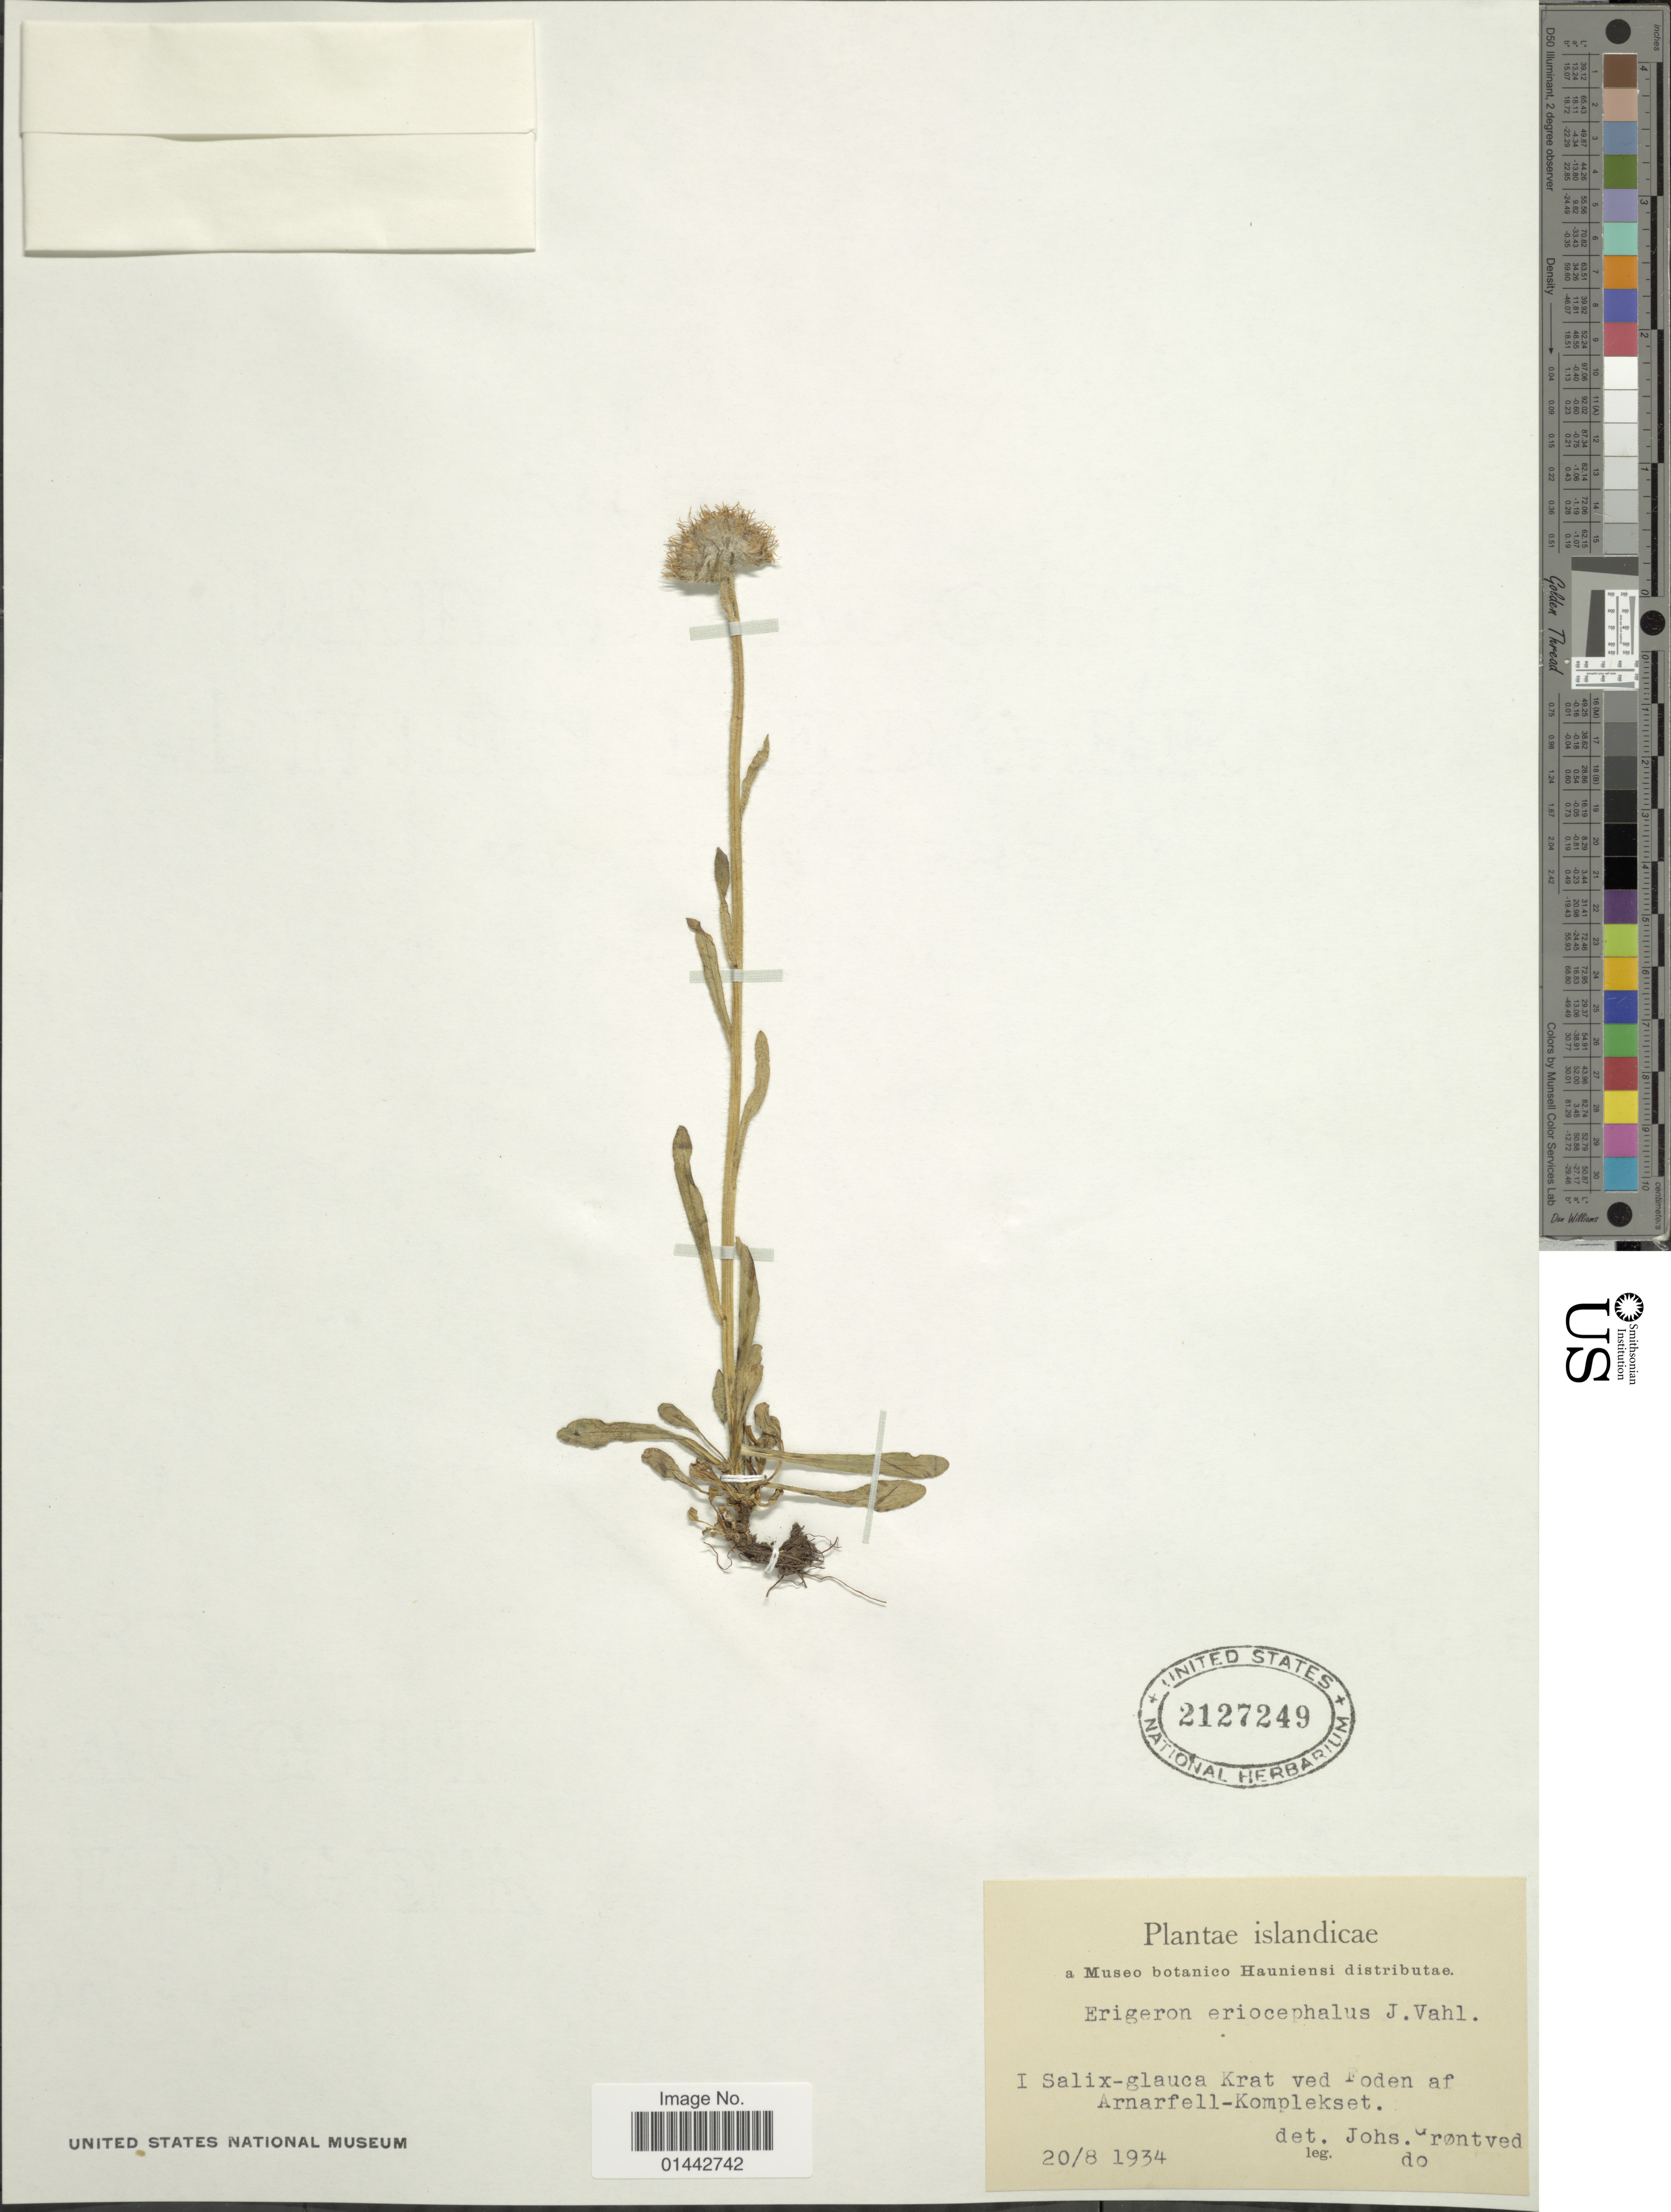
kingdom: Plantae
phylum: Tracheophyta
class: Magnoliopsida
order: Asterales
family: Asteraceae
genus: Erigeron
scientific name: Erigeron eriocephalus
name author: J. Vahl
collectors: J. Grøntved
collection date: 1934-08-20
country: Iceland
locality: I Salix-glauca Krat ved Foden af Arnarfell-Komplekset.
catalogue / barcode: US 2127249